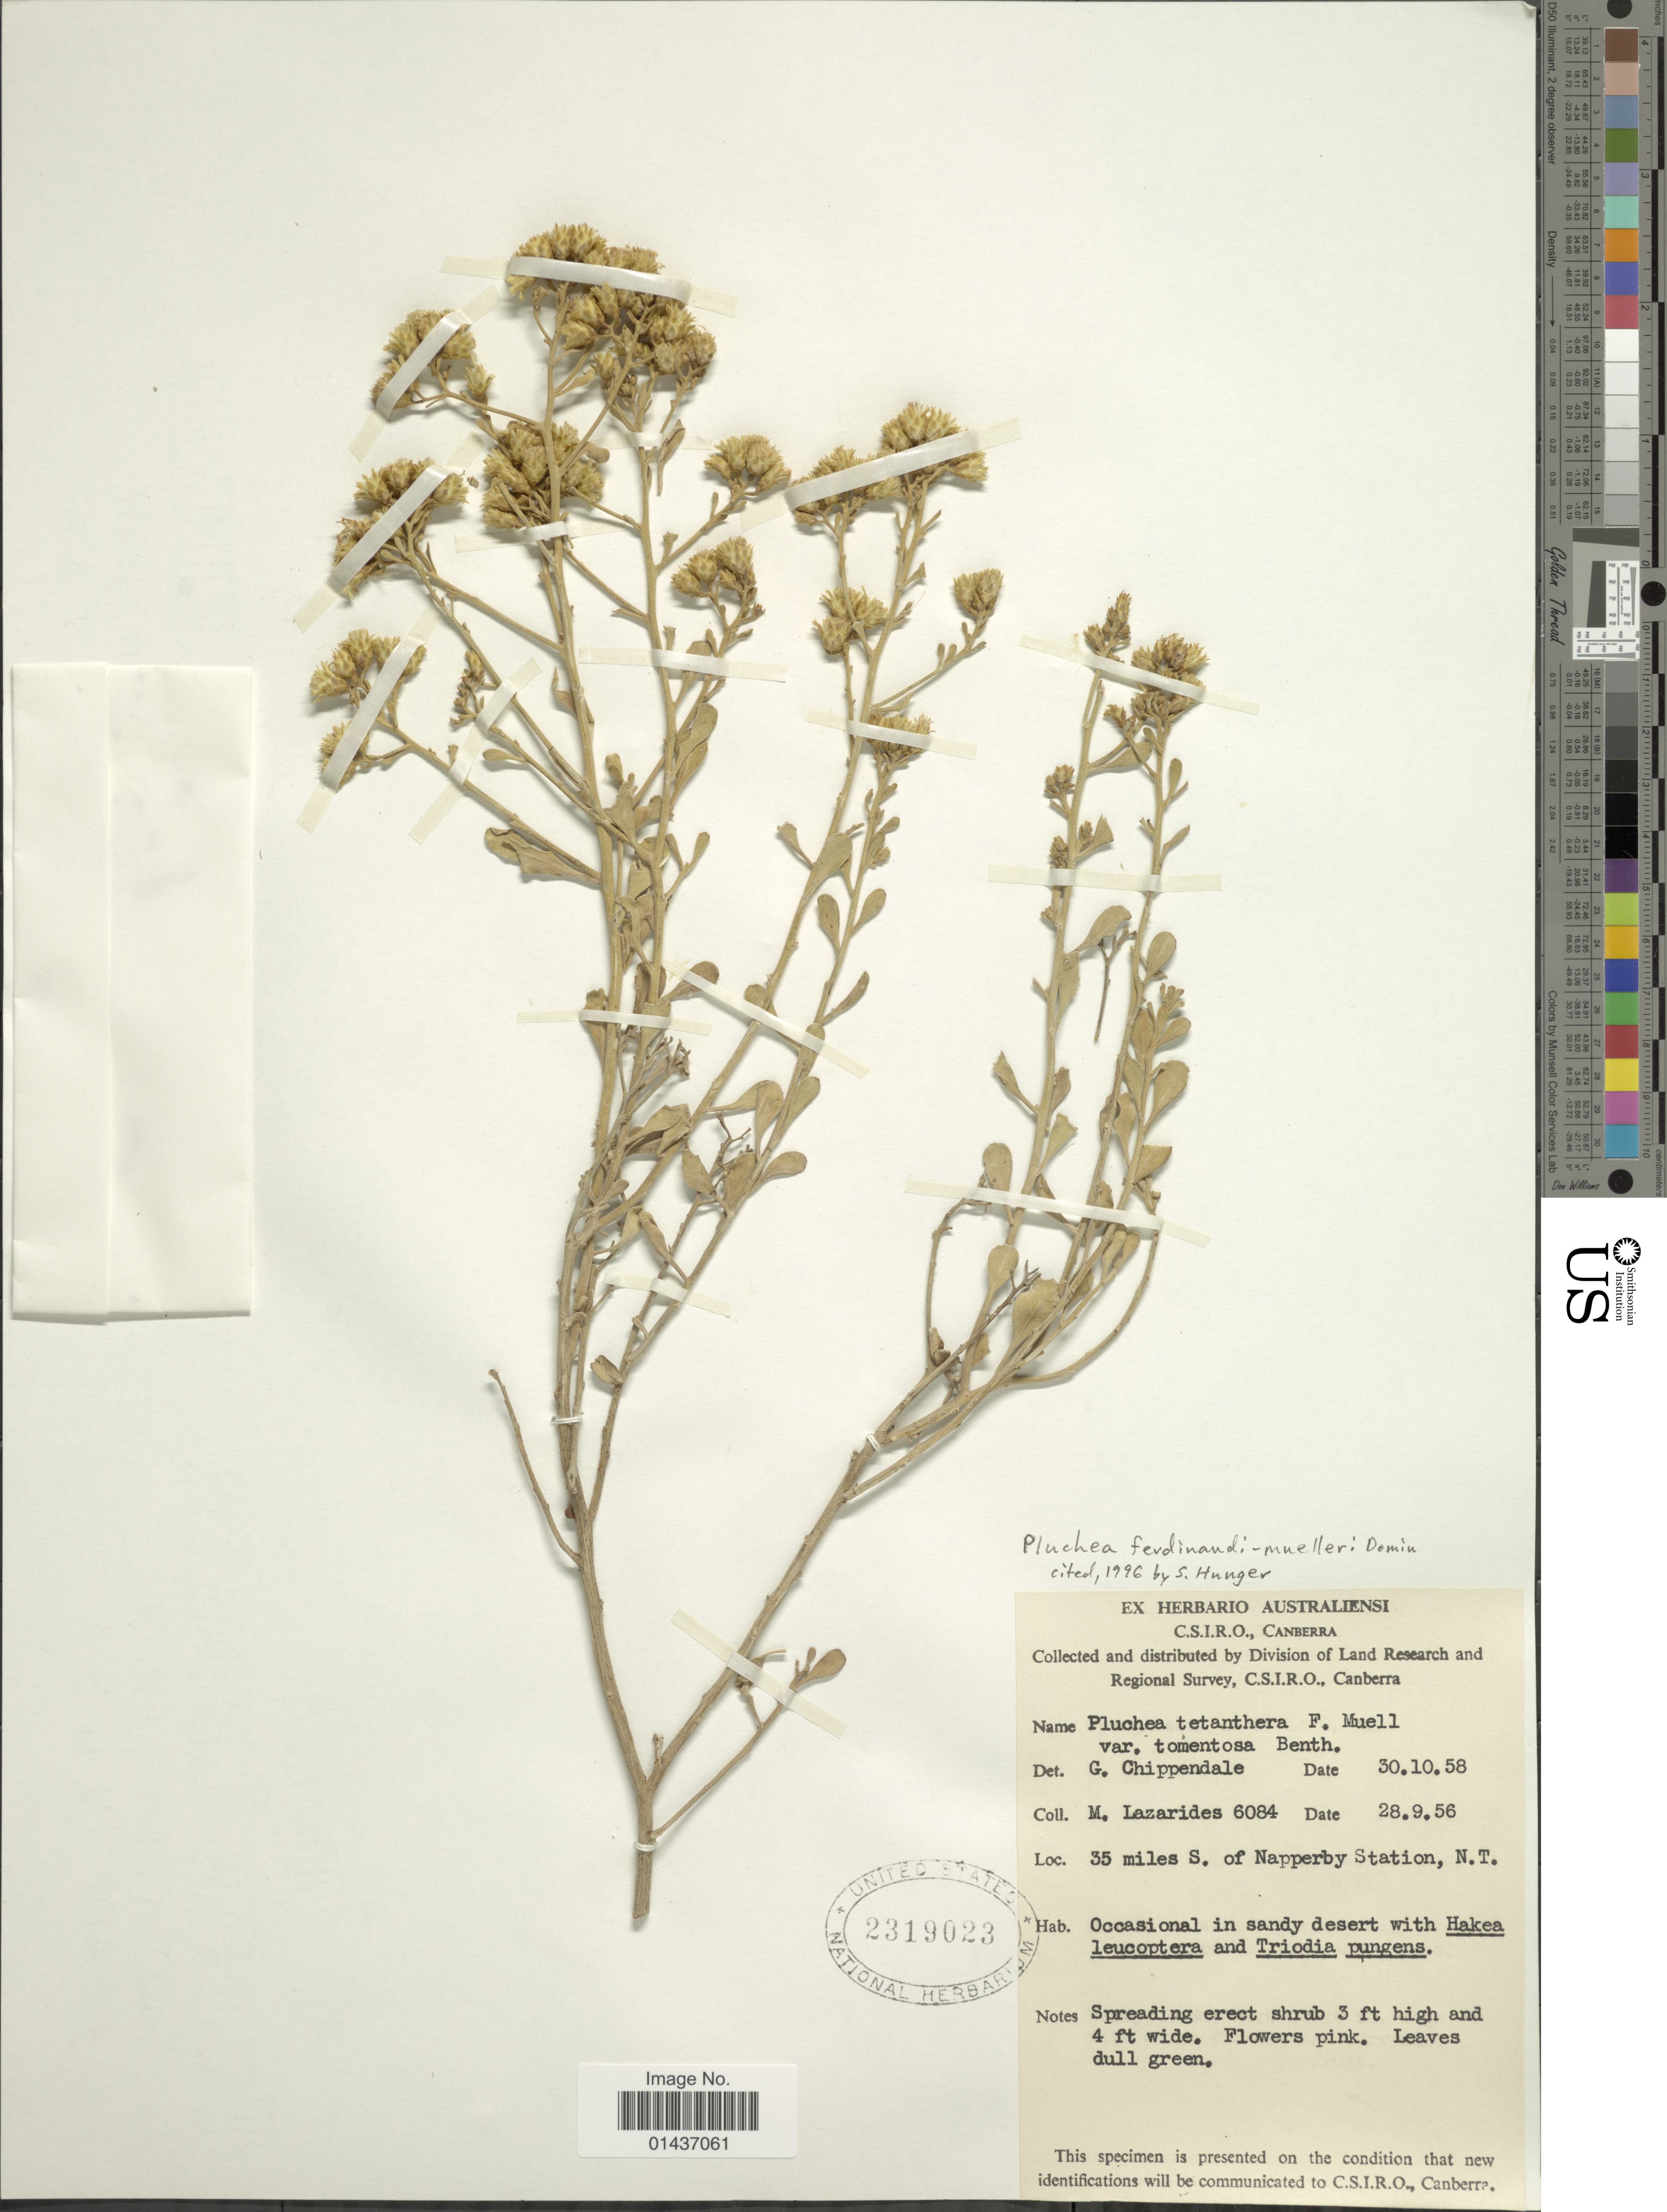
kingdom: Plantae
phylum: Tracheophyta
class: Magnoliopsida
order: Asterales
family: Asteraceae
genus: Pluchea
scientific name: Pluchea ferdinandi-muelleri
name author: Domin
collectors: M. Lazarides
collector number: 6084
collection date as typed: Transcribed d/m/y: 28/9/56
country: Canada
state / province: Northwest Territories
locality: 35 miles S, of Napperby Station, N.T.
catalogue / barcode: US 2319023